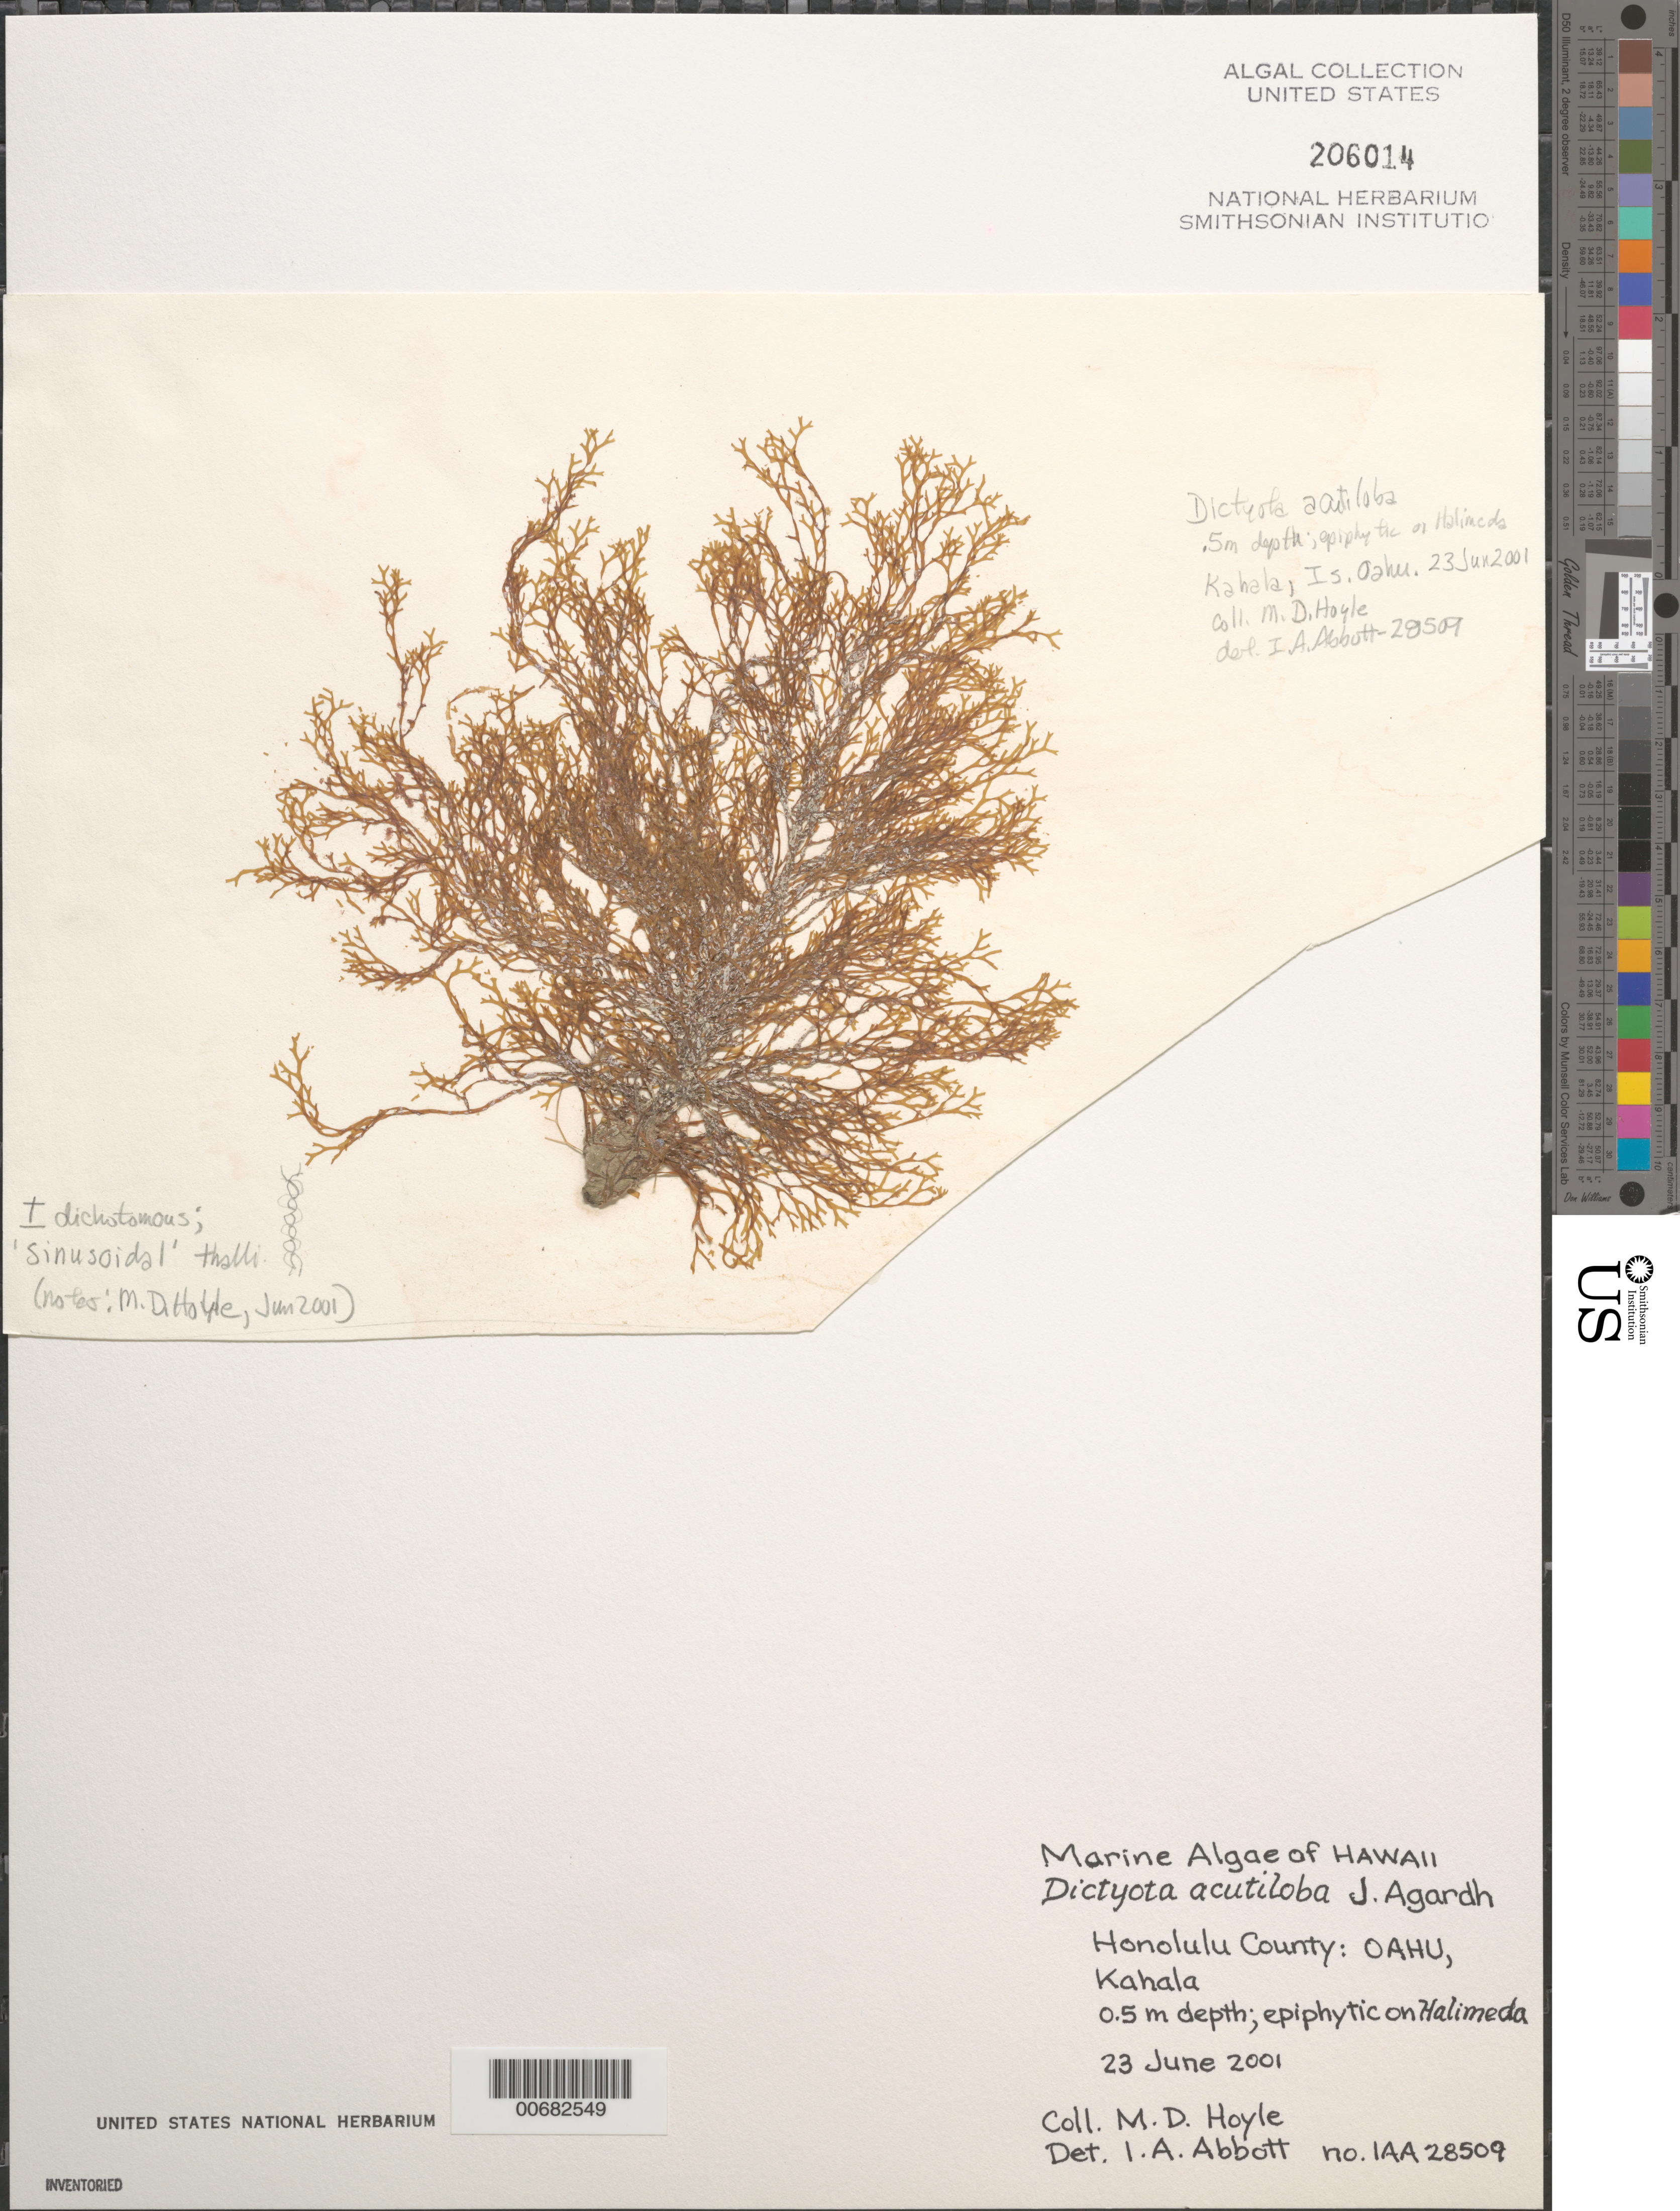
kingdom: Chromista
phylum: Ochrophyta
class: Phaeophyceae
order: Dictyotales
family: Dictyotaceae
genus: Dictyota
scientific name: Dictyota acutiloba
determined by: Abbott, Isabella A.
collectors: M. Hoyle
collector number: IAA 28509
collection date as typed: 23 Jun 2001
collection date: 2001-06-23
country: United States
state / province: Hawaii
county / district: Honolulu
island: Oahu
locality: Kahala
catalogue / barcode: US 206014